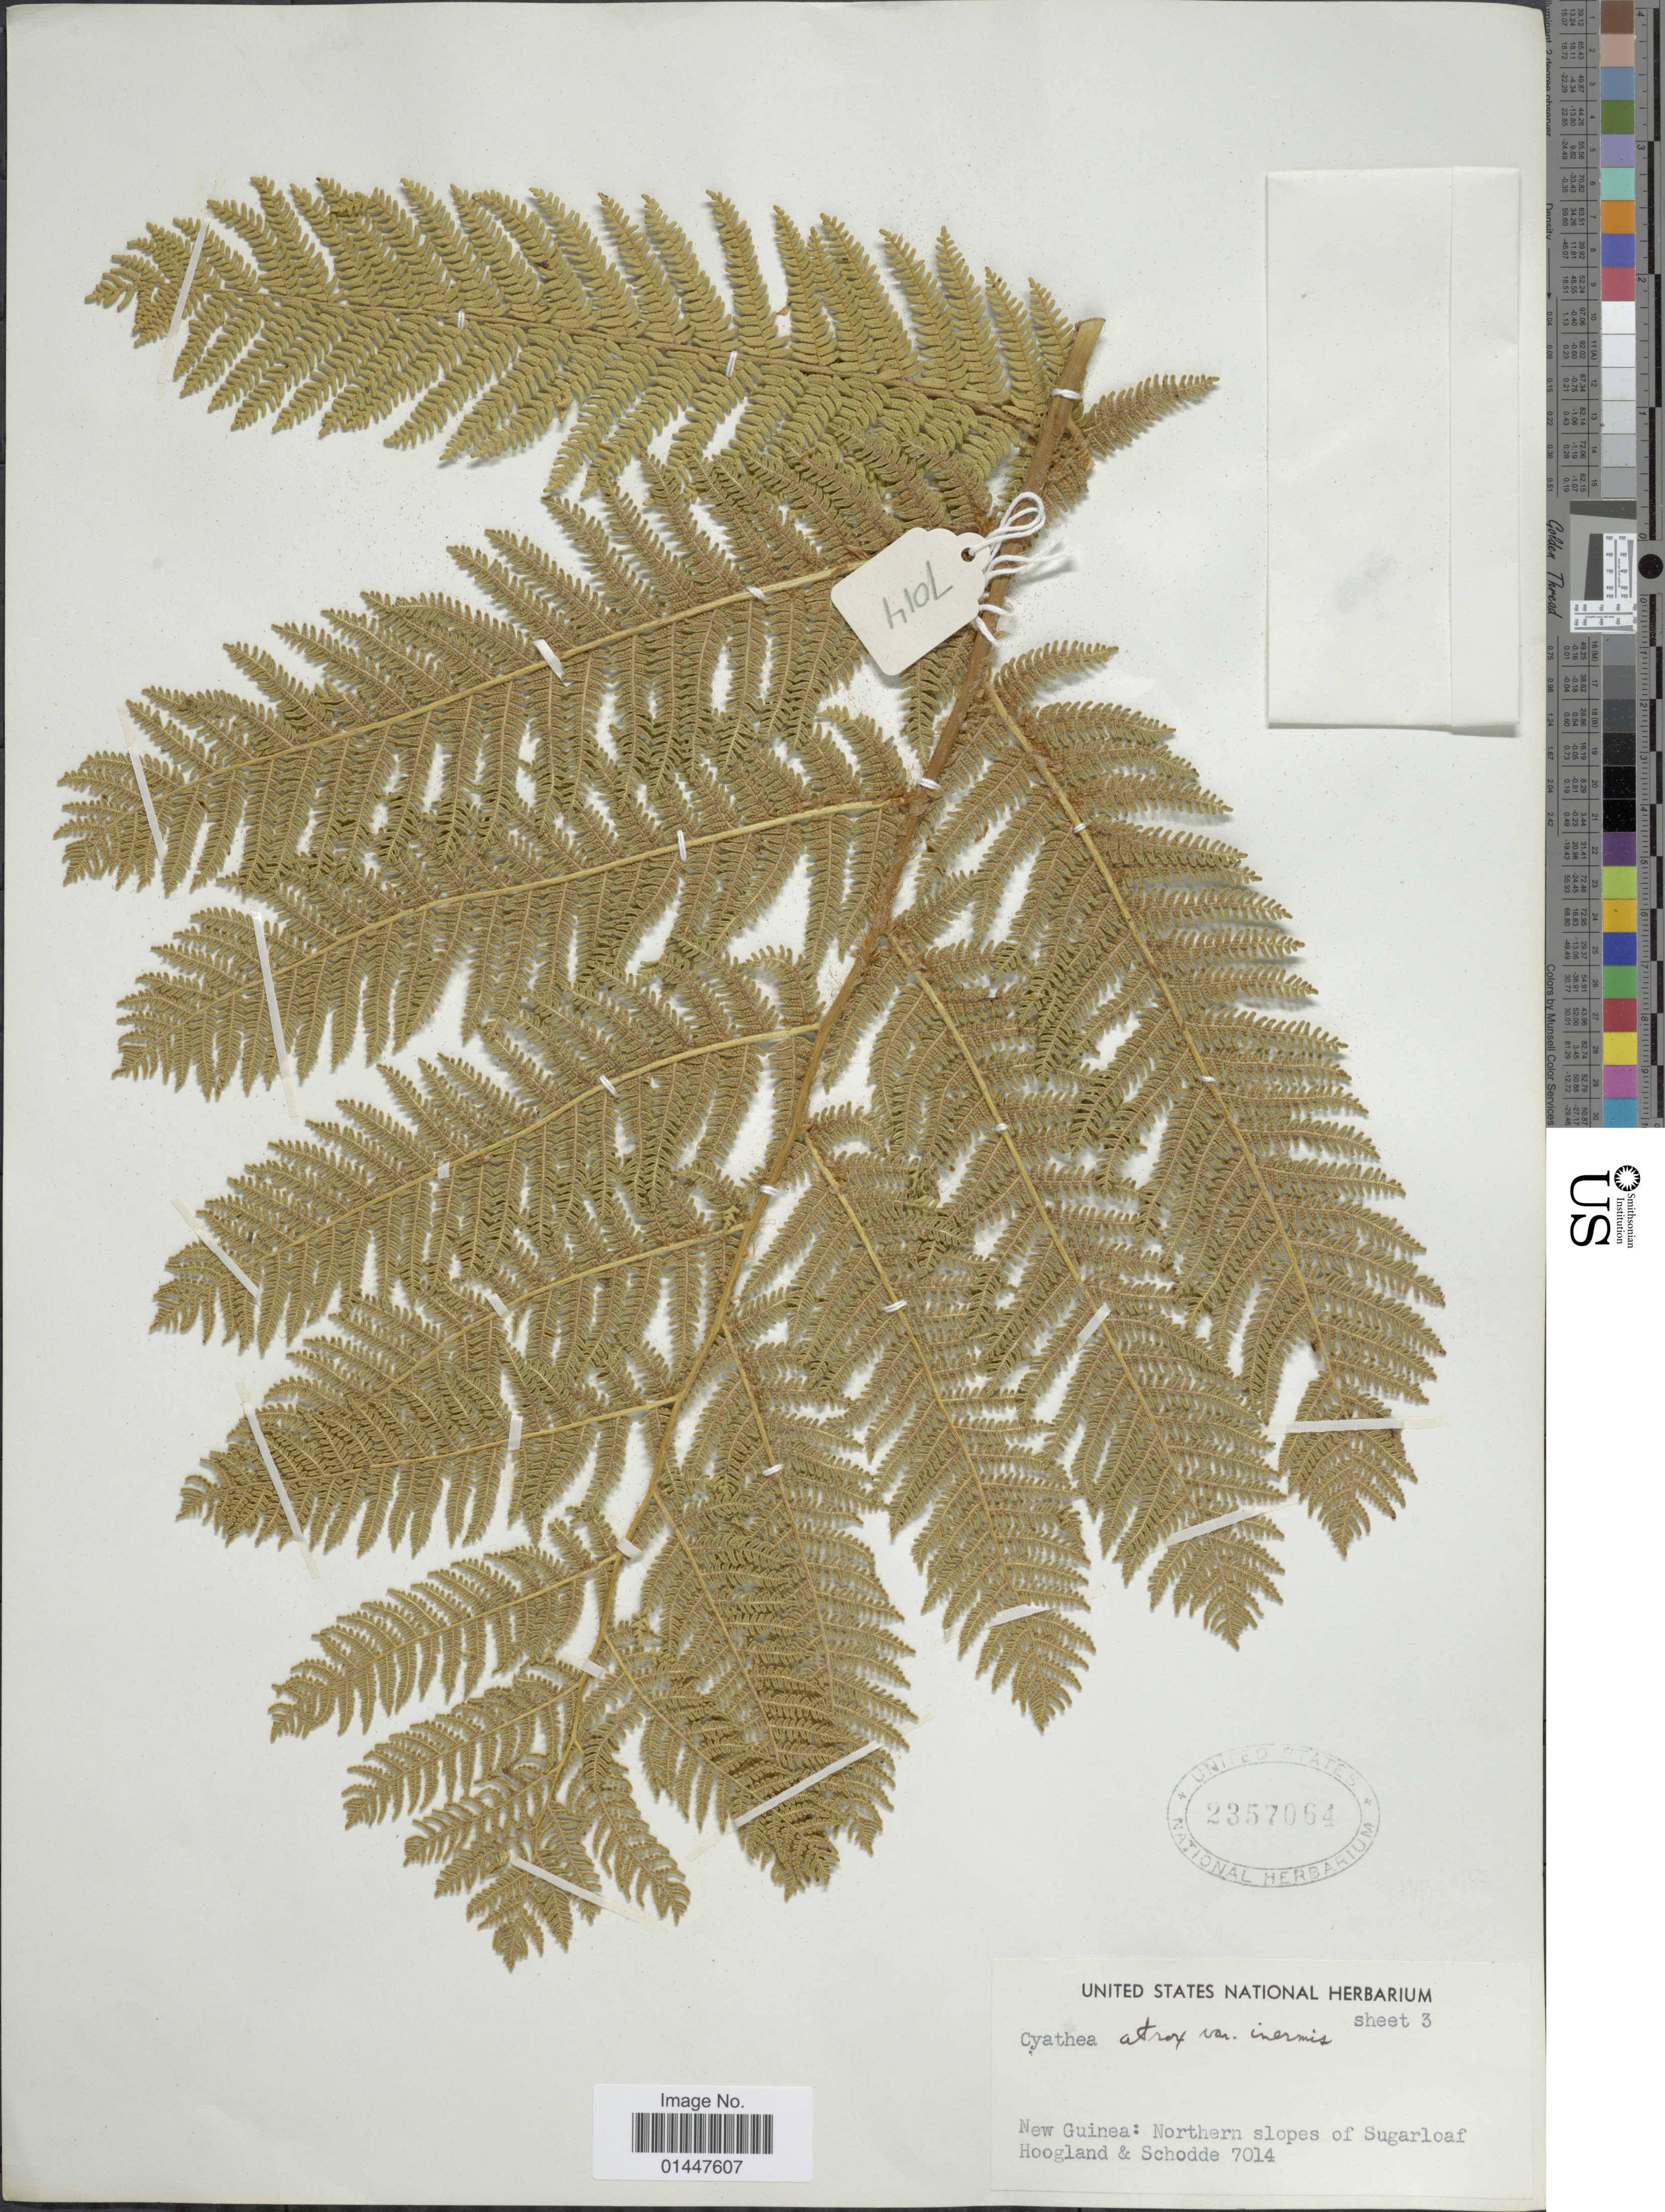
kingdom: Plantae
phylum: Tracheophyta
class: Polypodiopsida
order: Cyatheales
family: Cyatheaceae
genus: Sphaeropteris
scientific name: Sphaeropteris atrox var. inermis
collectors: R. D. Hoogland & Schodde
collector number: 7014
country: Papua New Guinea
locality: New Guinea: Northern slopes of Sugarloaf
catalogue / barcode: US 2357064